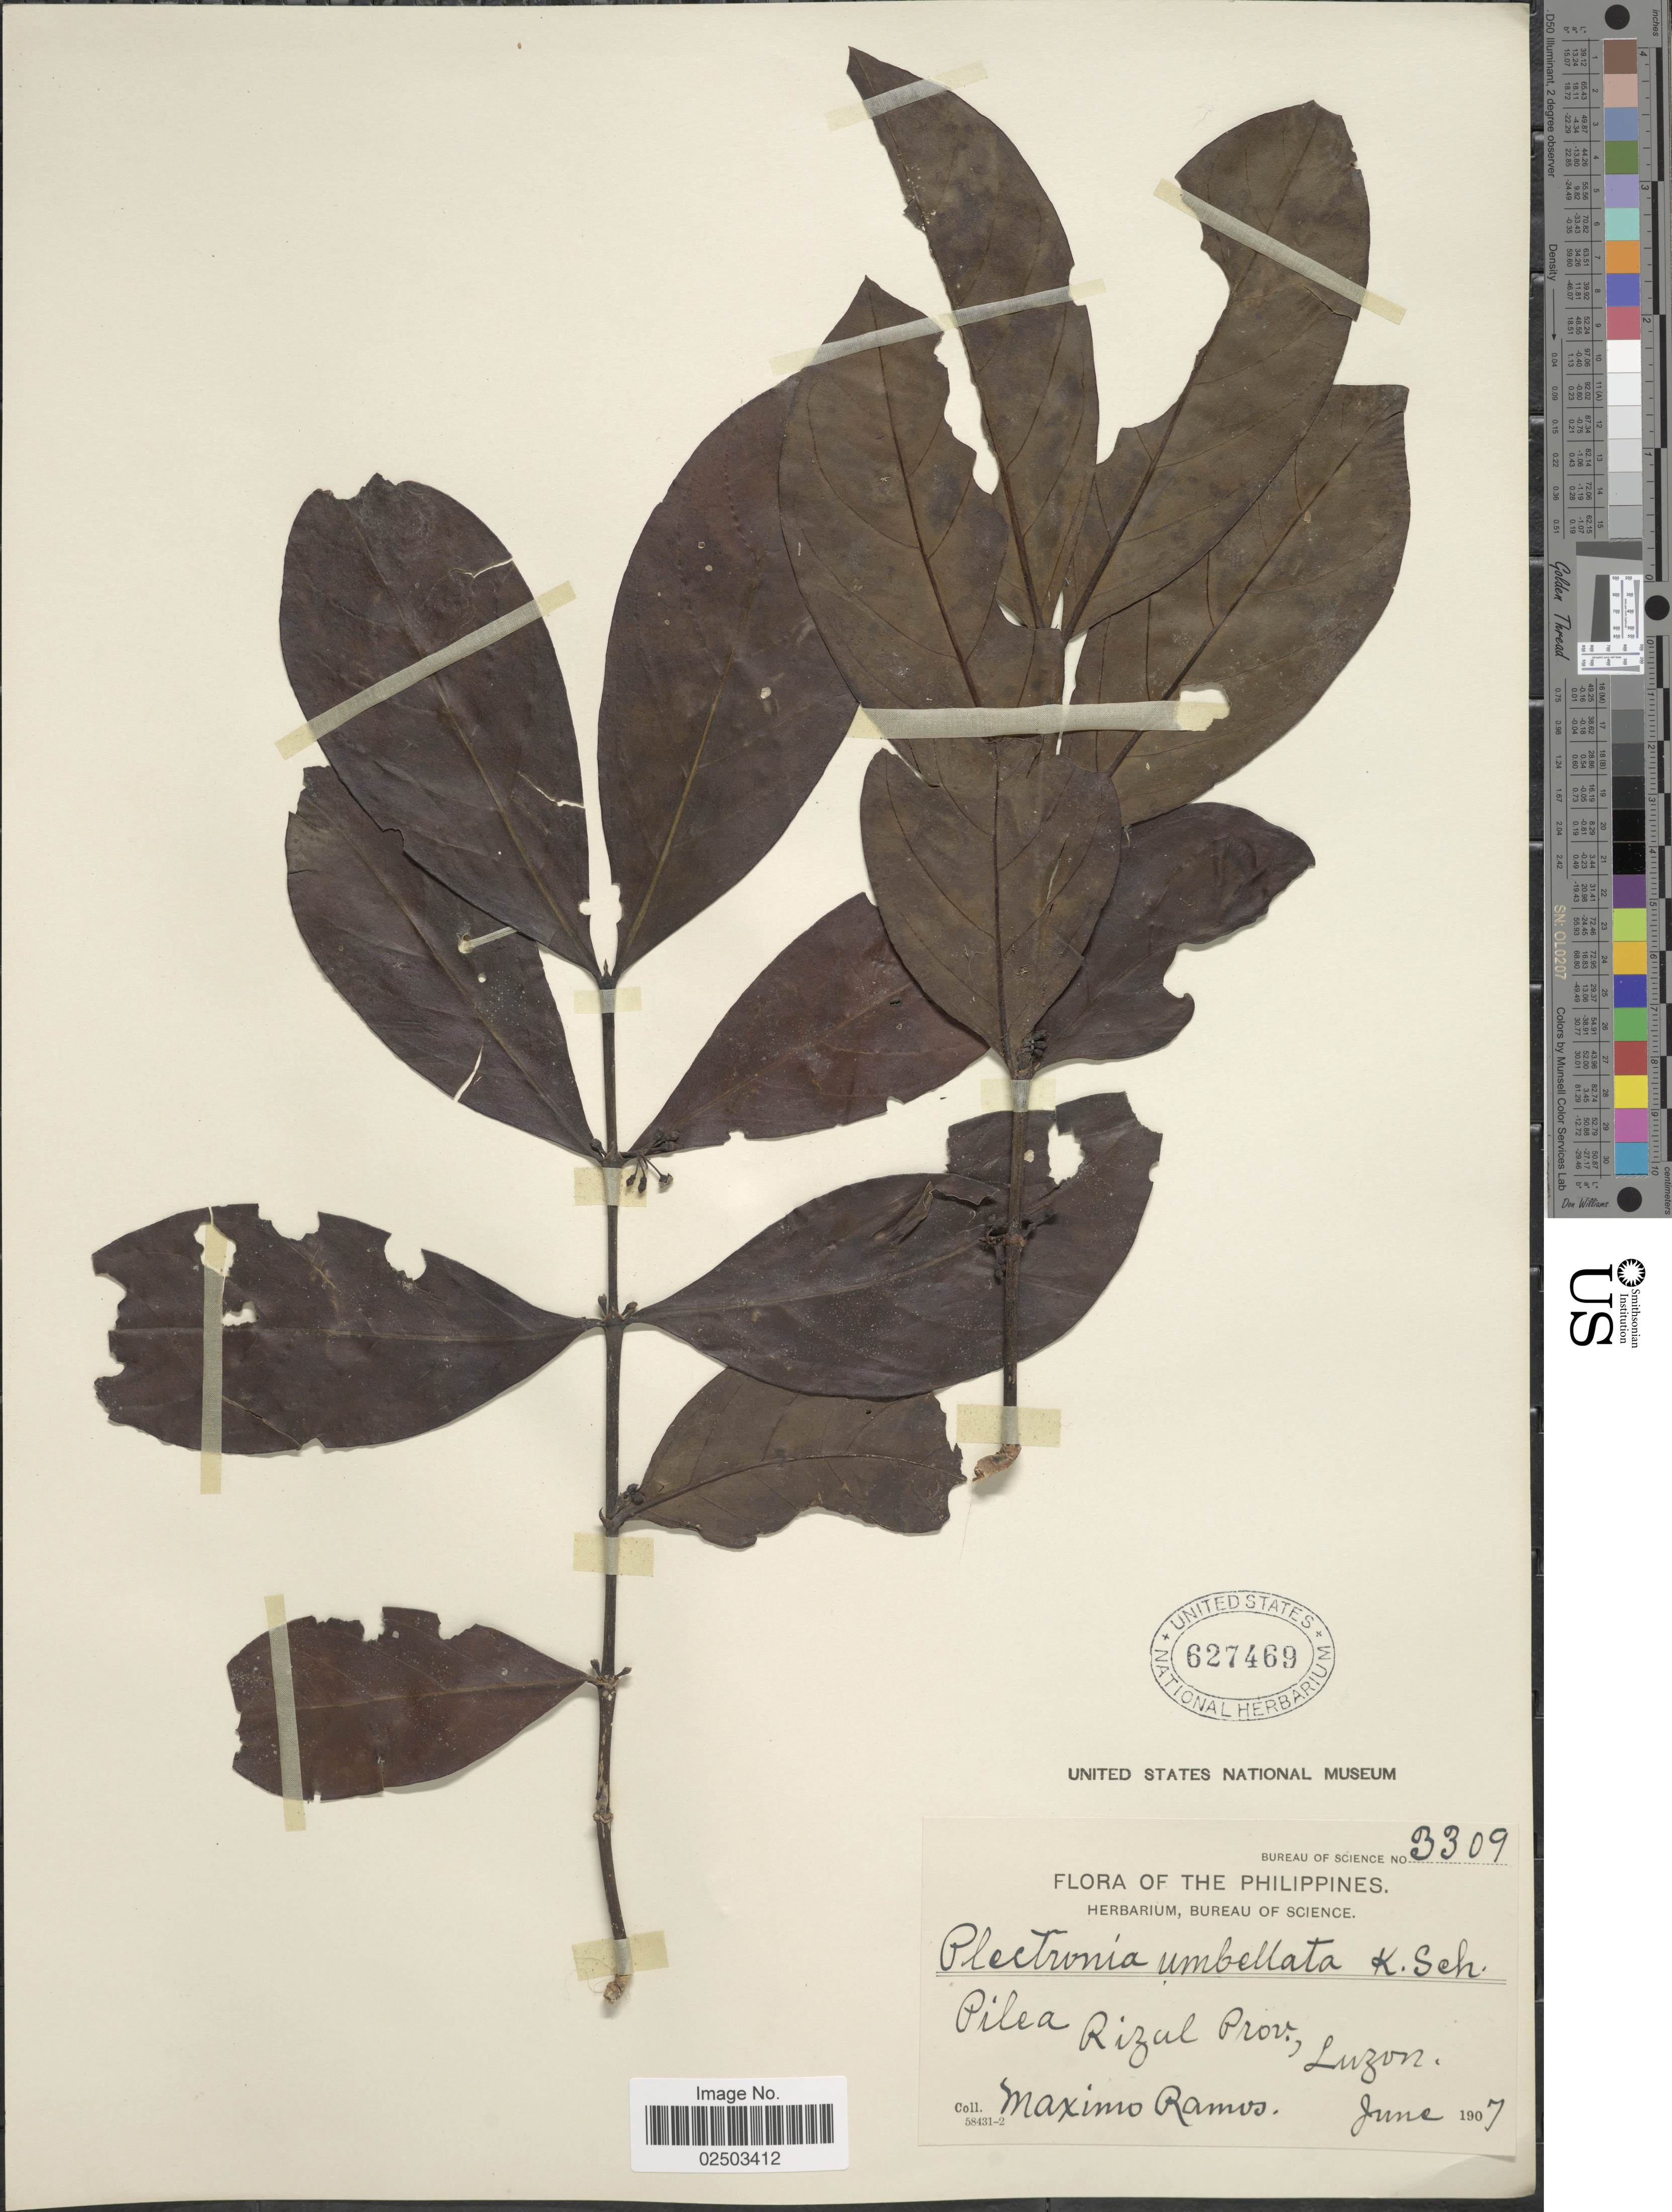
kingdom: Plantae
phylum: Tracheophyta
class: Magnoliopsida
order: Gentianales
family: Rubiaceae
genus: Canthium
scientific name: Canthium gynochthodes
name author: Baill.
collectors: M. Ramos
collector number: Bureau of Science 3309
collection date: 1907-06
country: Philippines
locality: Pilea Rizal Prov., Luzon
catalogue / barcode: US 627469